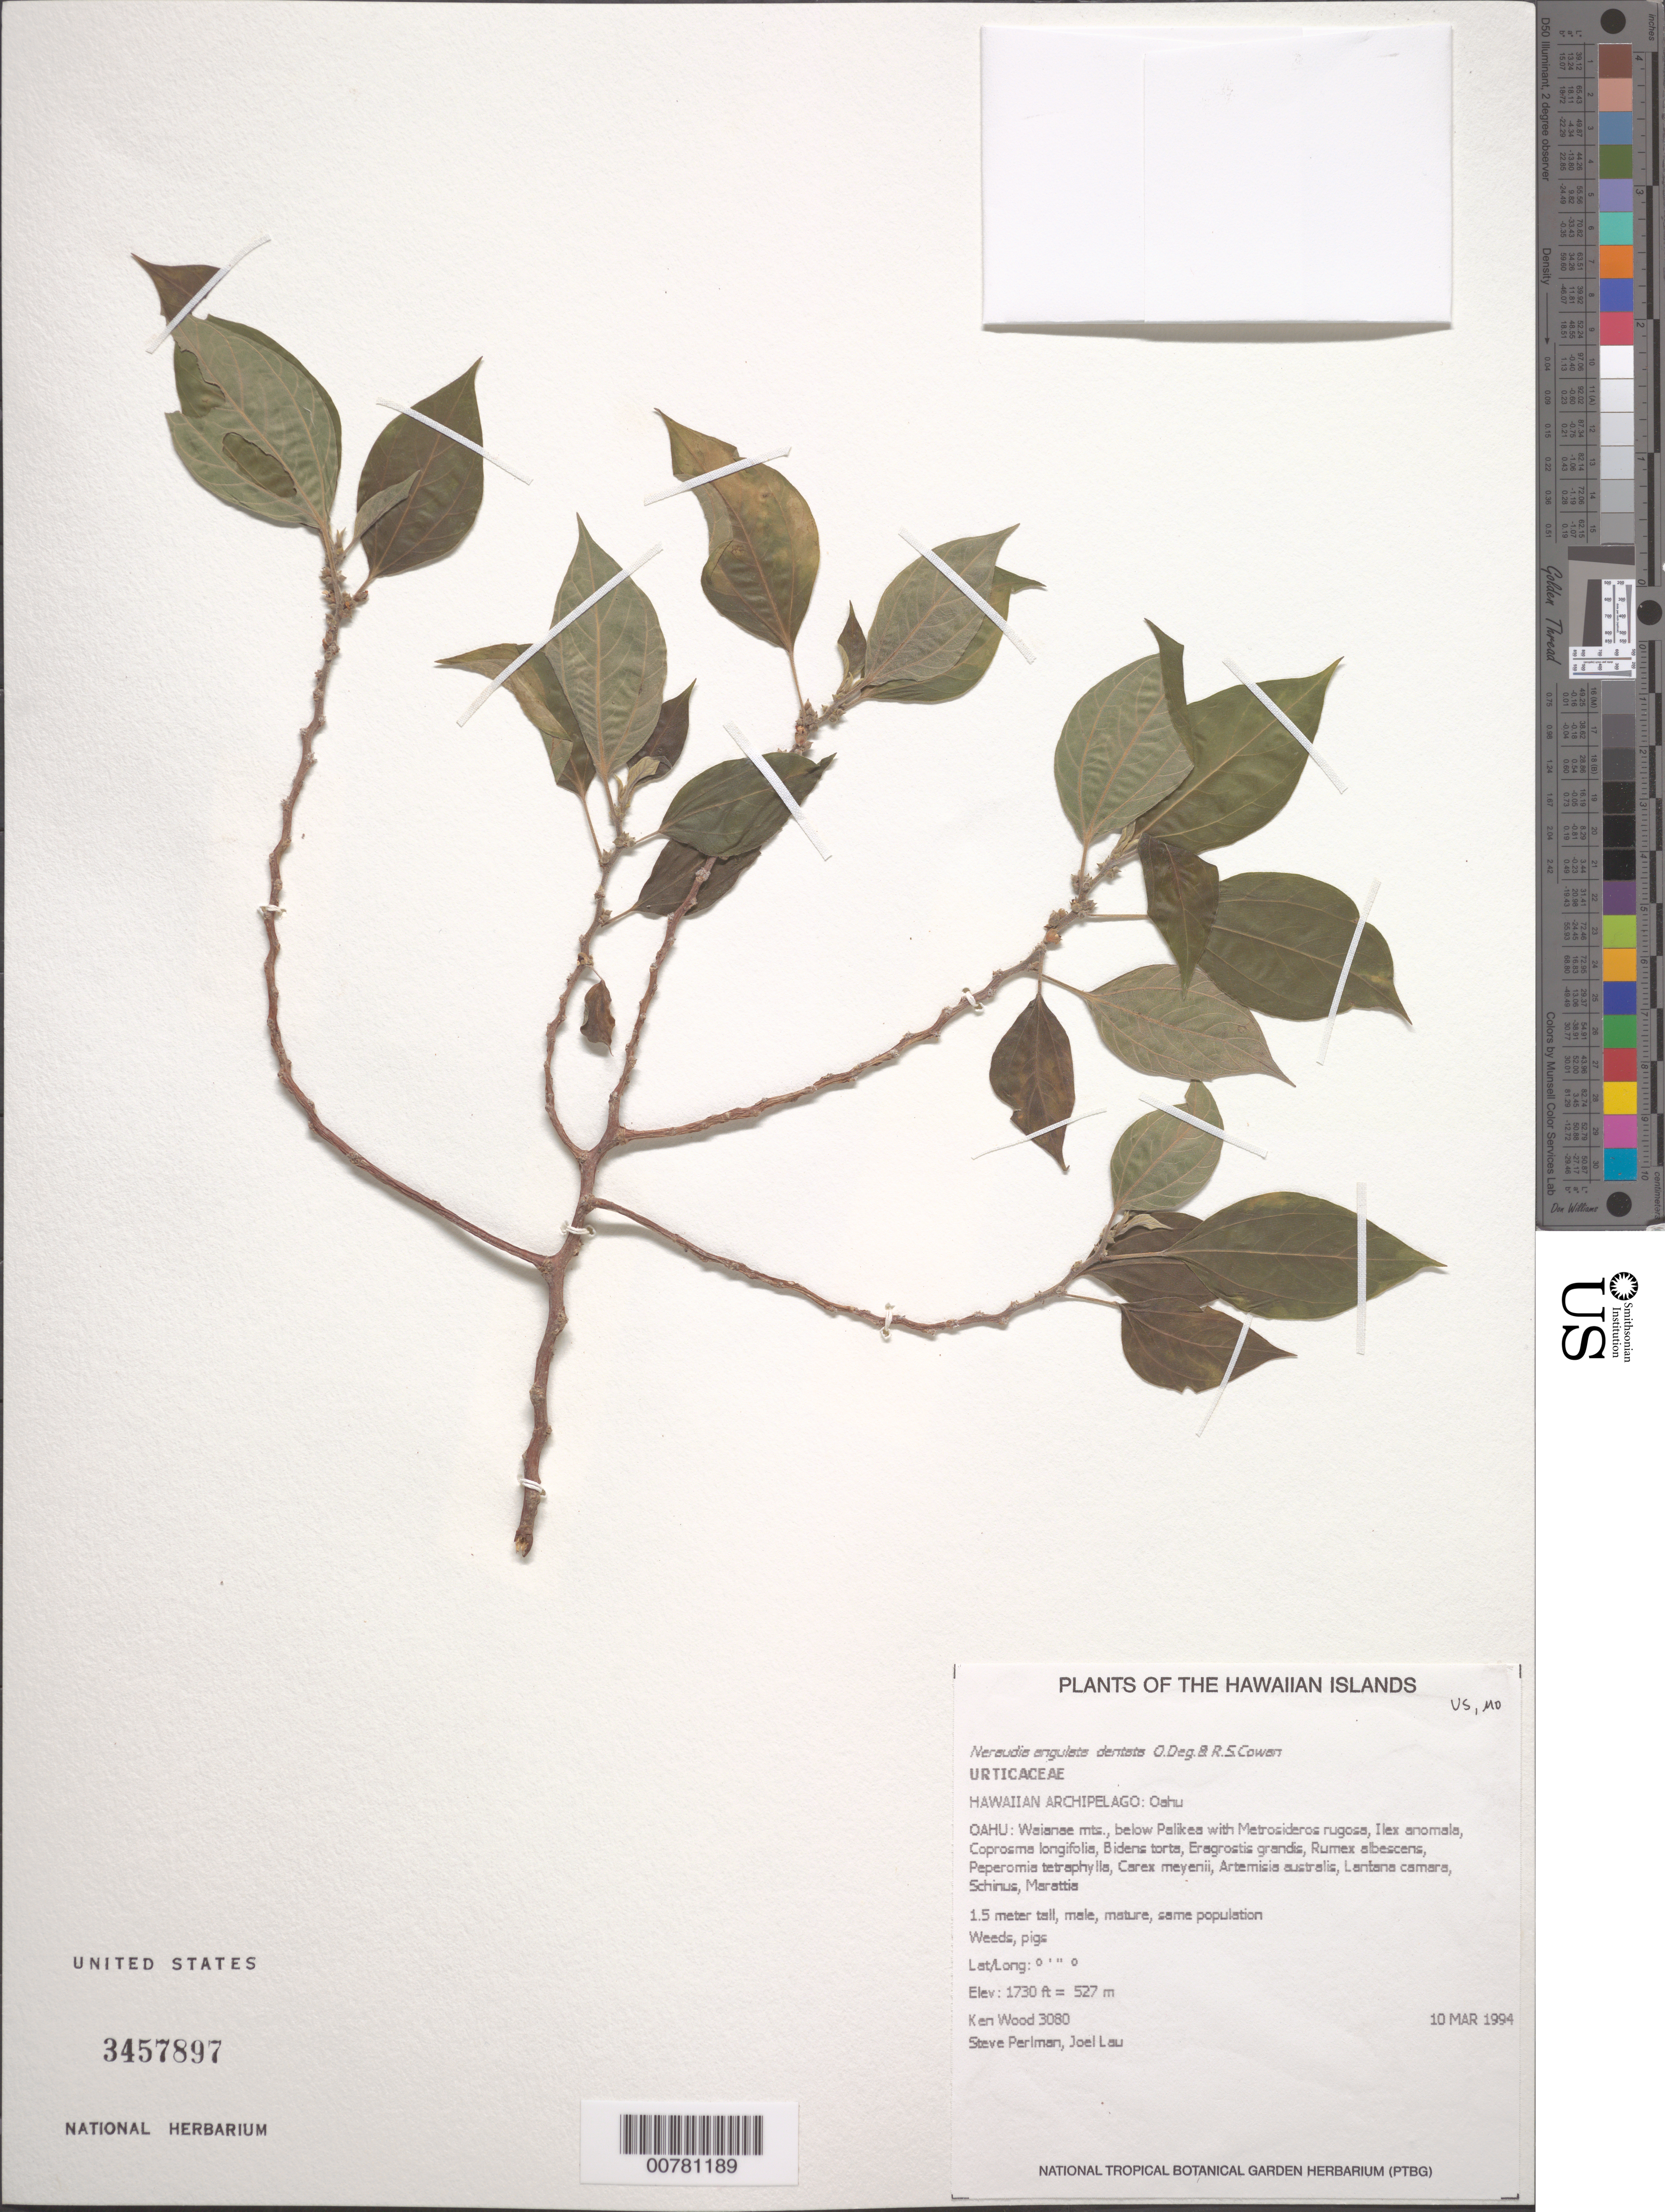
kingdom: Plantae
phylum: Tracheophyta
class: Magnoliopsida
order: Rosales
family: Urticaceae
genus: Neraudia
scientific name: Neraudia angulata var. dentata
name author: R.S. Cowan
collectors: K. R. Wood, S. P. Perlman & J. Lau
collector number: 3080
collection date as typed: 10 Mar 1994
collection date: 1994-03-10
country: United States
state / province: Hawaii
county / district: Honolulu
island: Oahu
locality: Waianae mountains, below Palikea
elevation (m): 527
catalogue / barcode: US 3457897